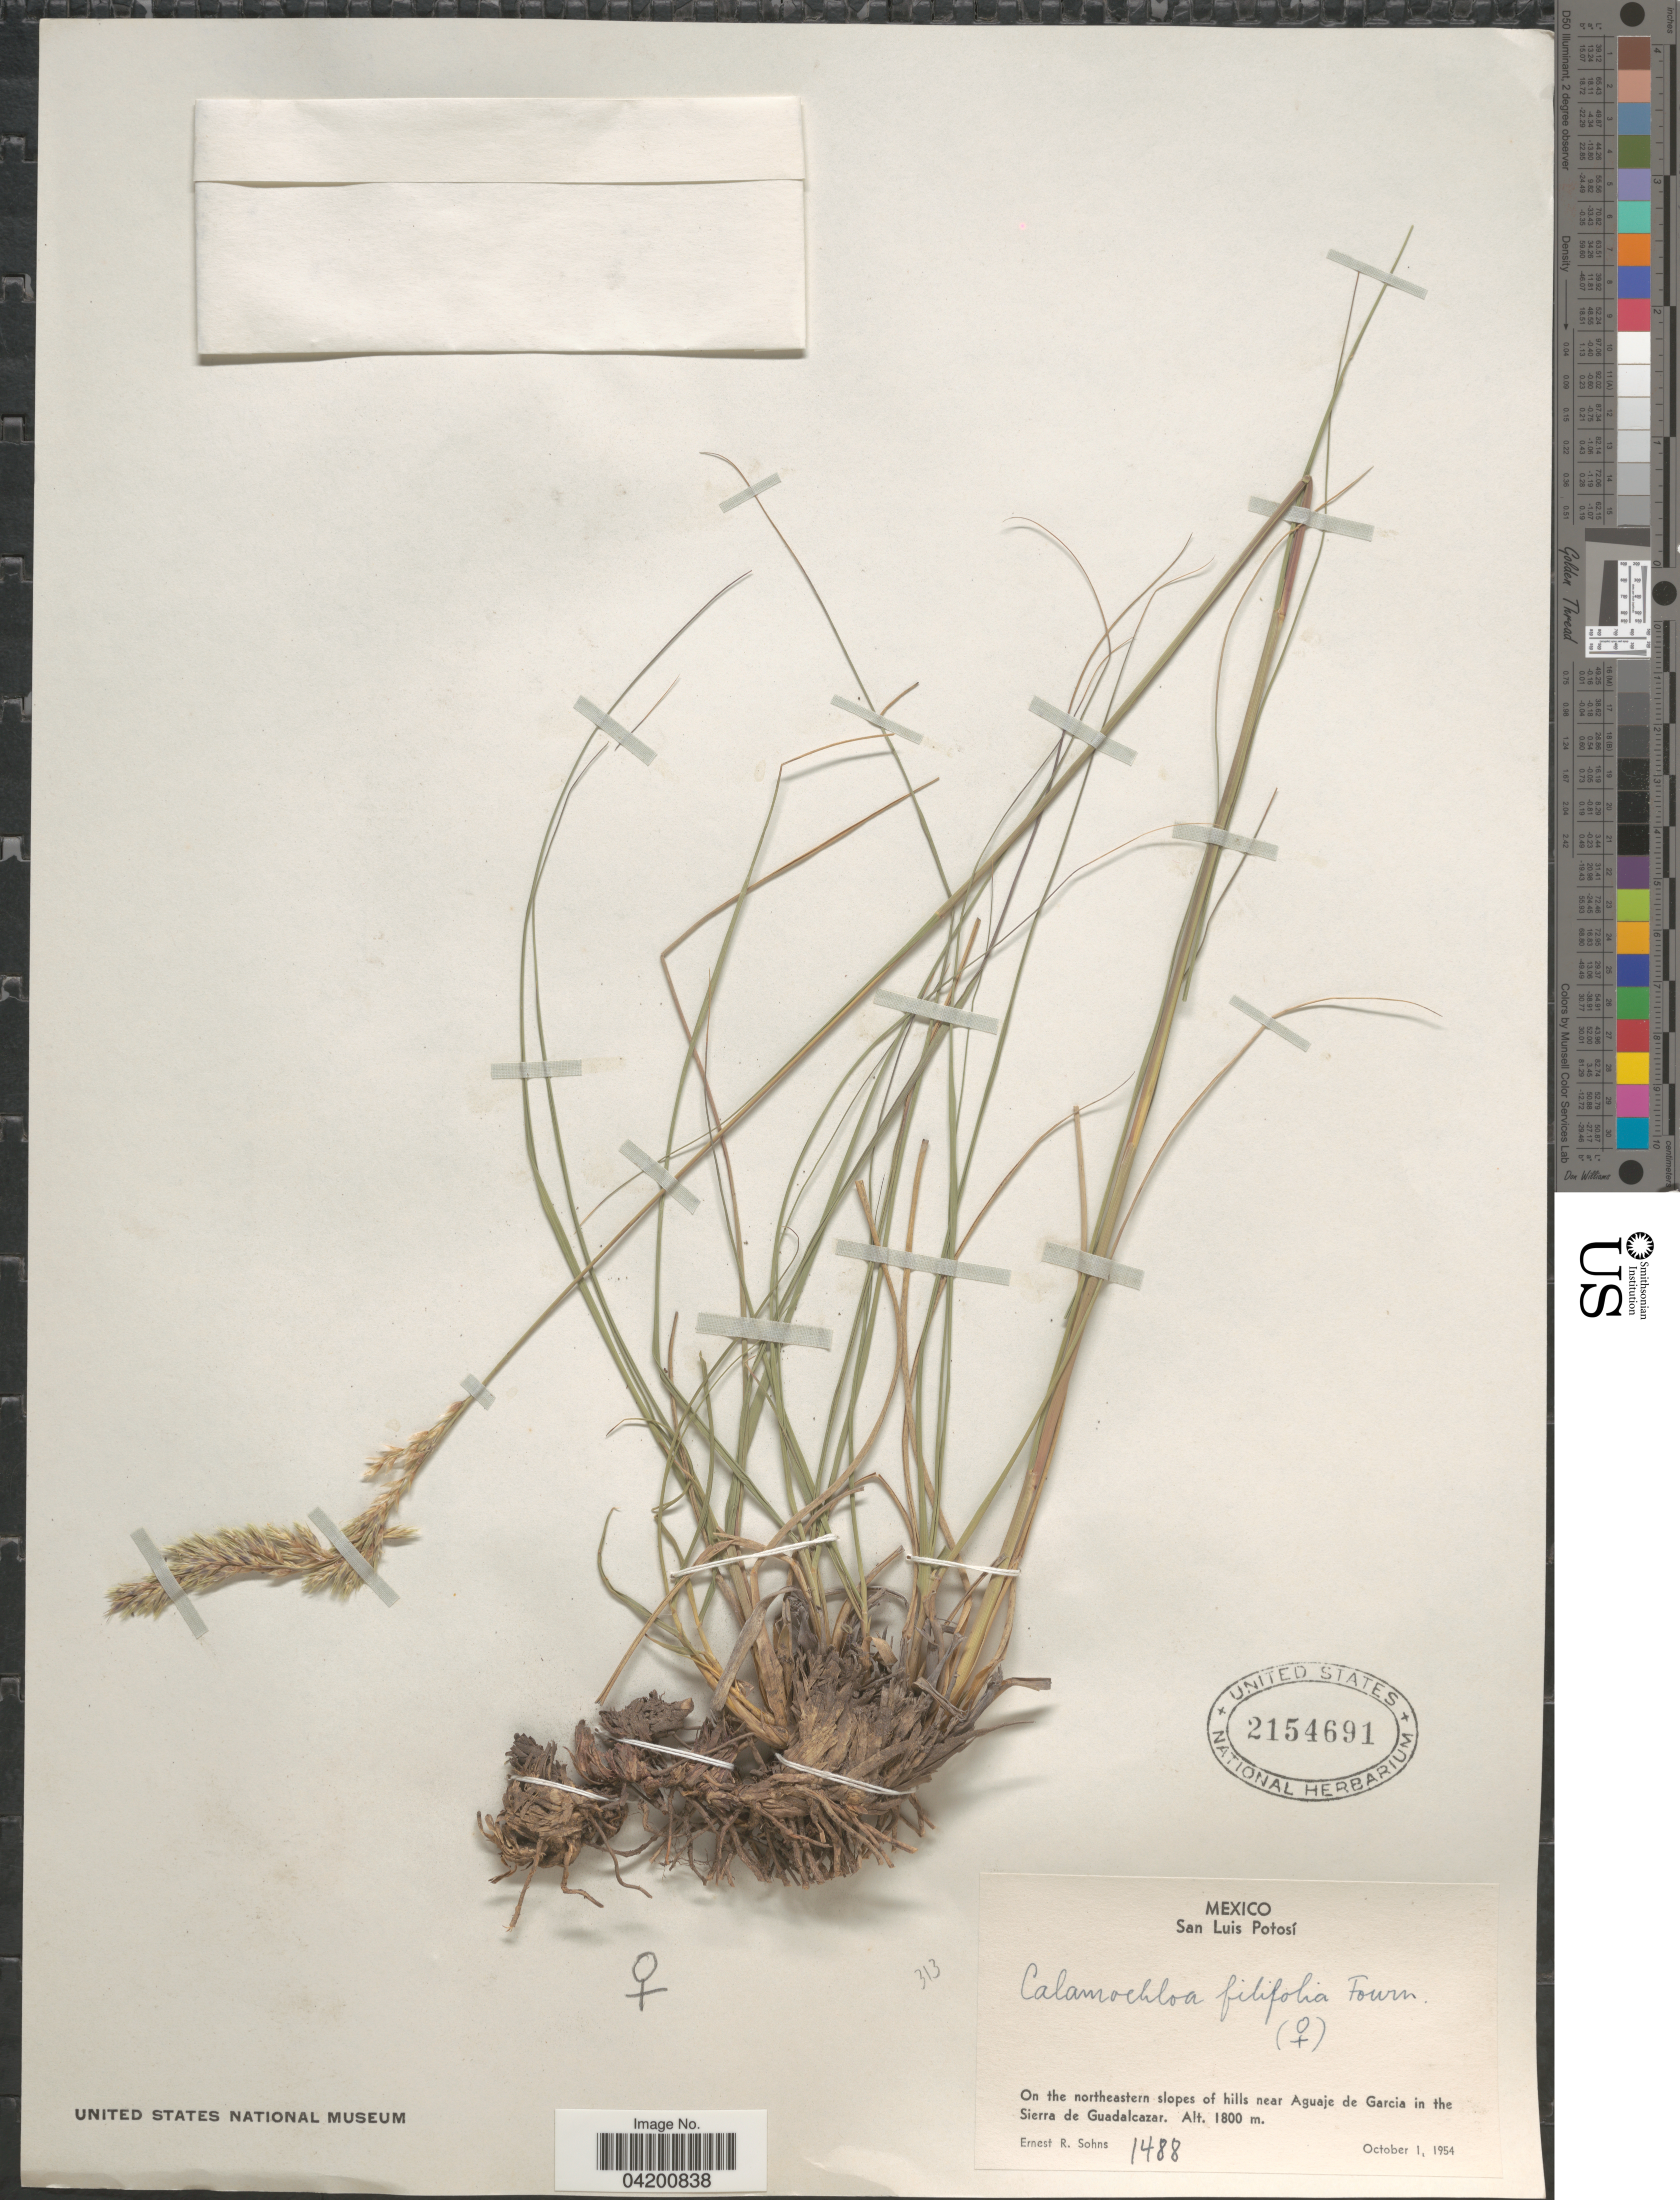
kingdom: Plantae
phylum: Tracheophyta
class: Liliopsida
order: Poales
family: Poaceae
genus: Sohnsia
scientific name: Sohnsia filifolia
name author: (E. Fourn.) Airy Shaw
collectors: E. R. Sohns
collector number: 1488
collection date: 1954-10-01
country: Mexico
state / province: San Luis Potosí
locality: On the northeastern slopes of hills near Aguaje de Garcia in the Sierra de Guadalcazar.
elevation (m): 1800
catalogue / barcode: US 2154691